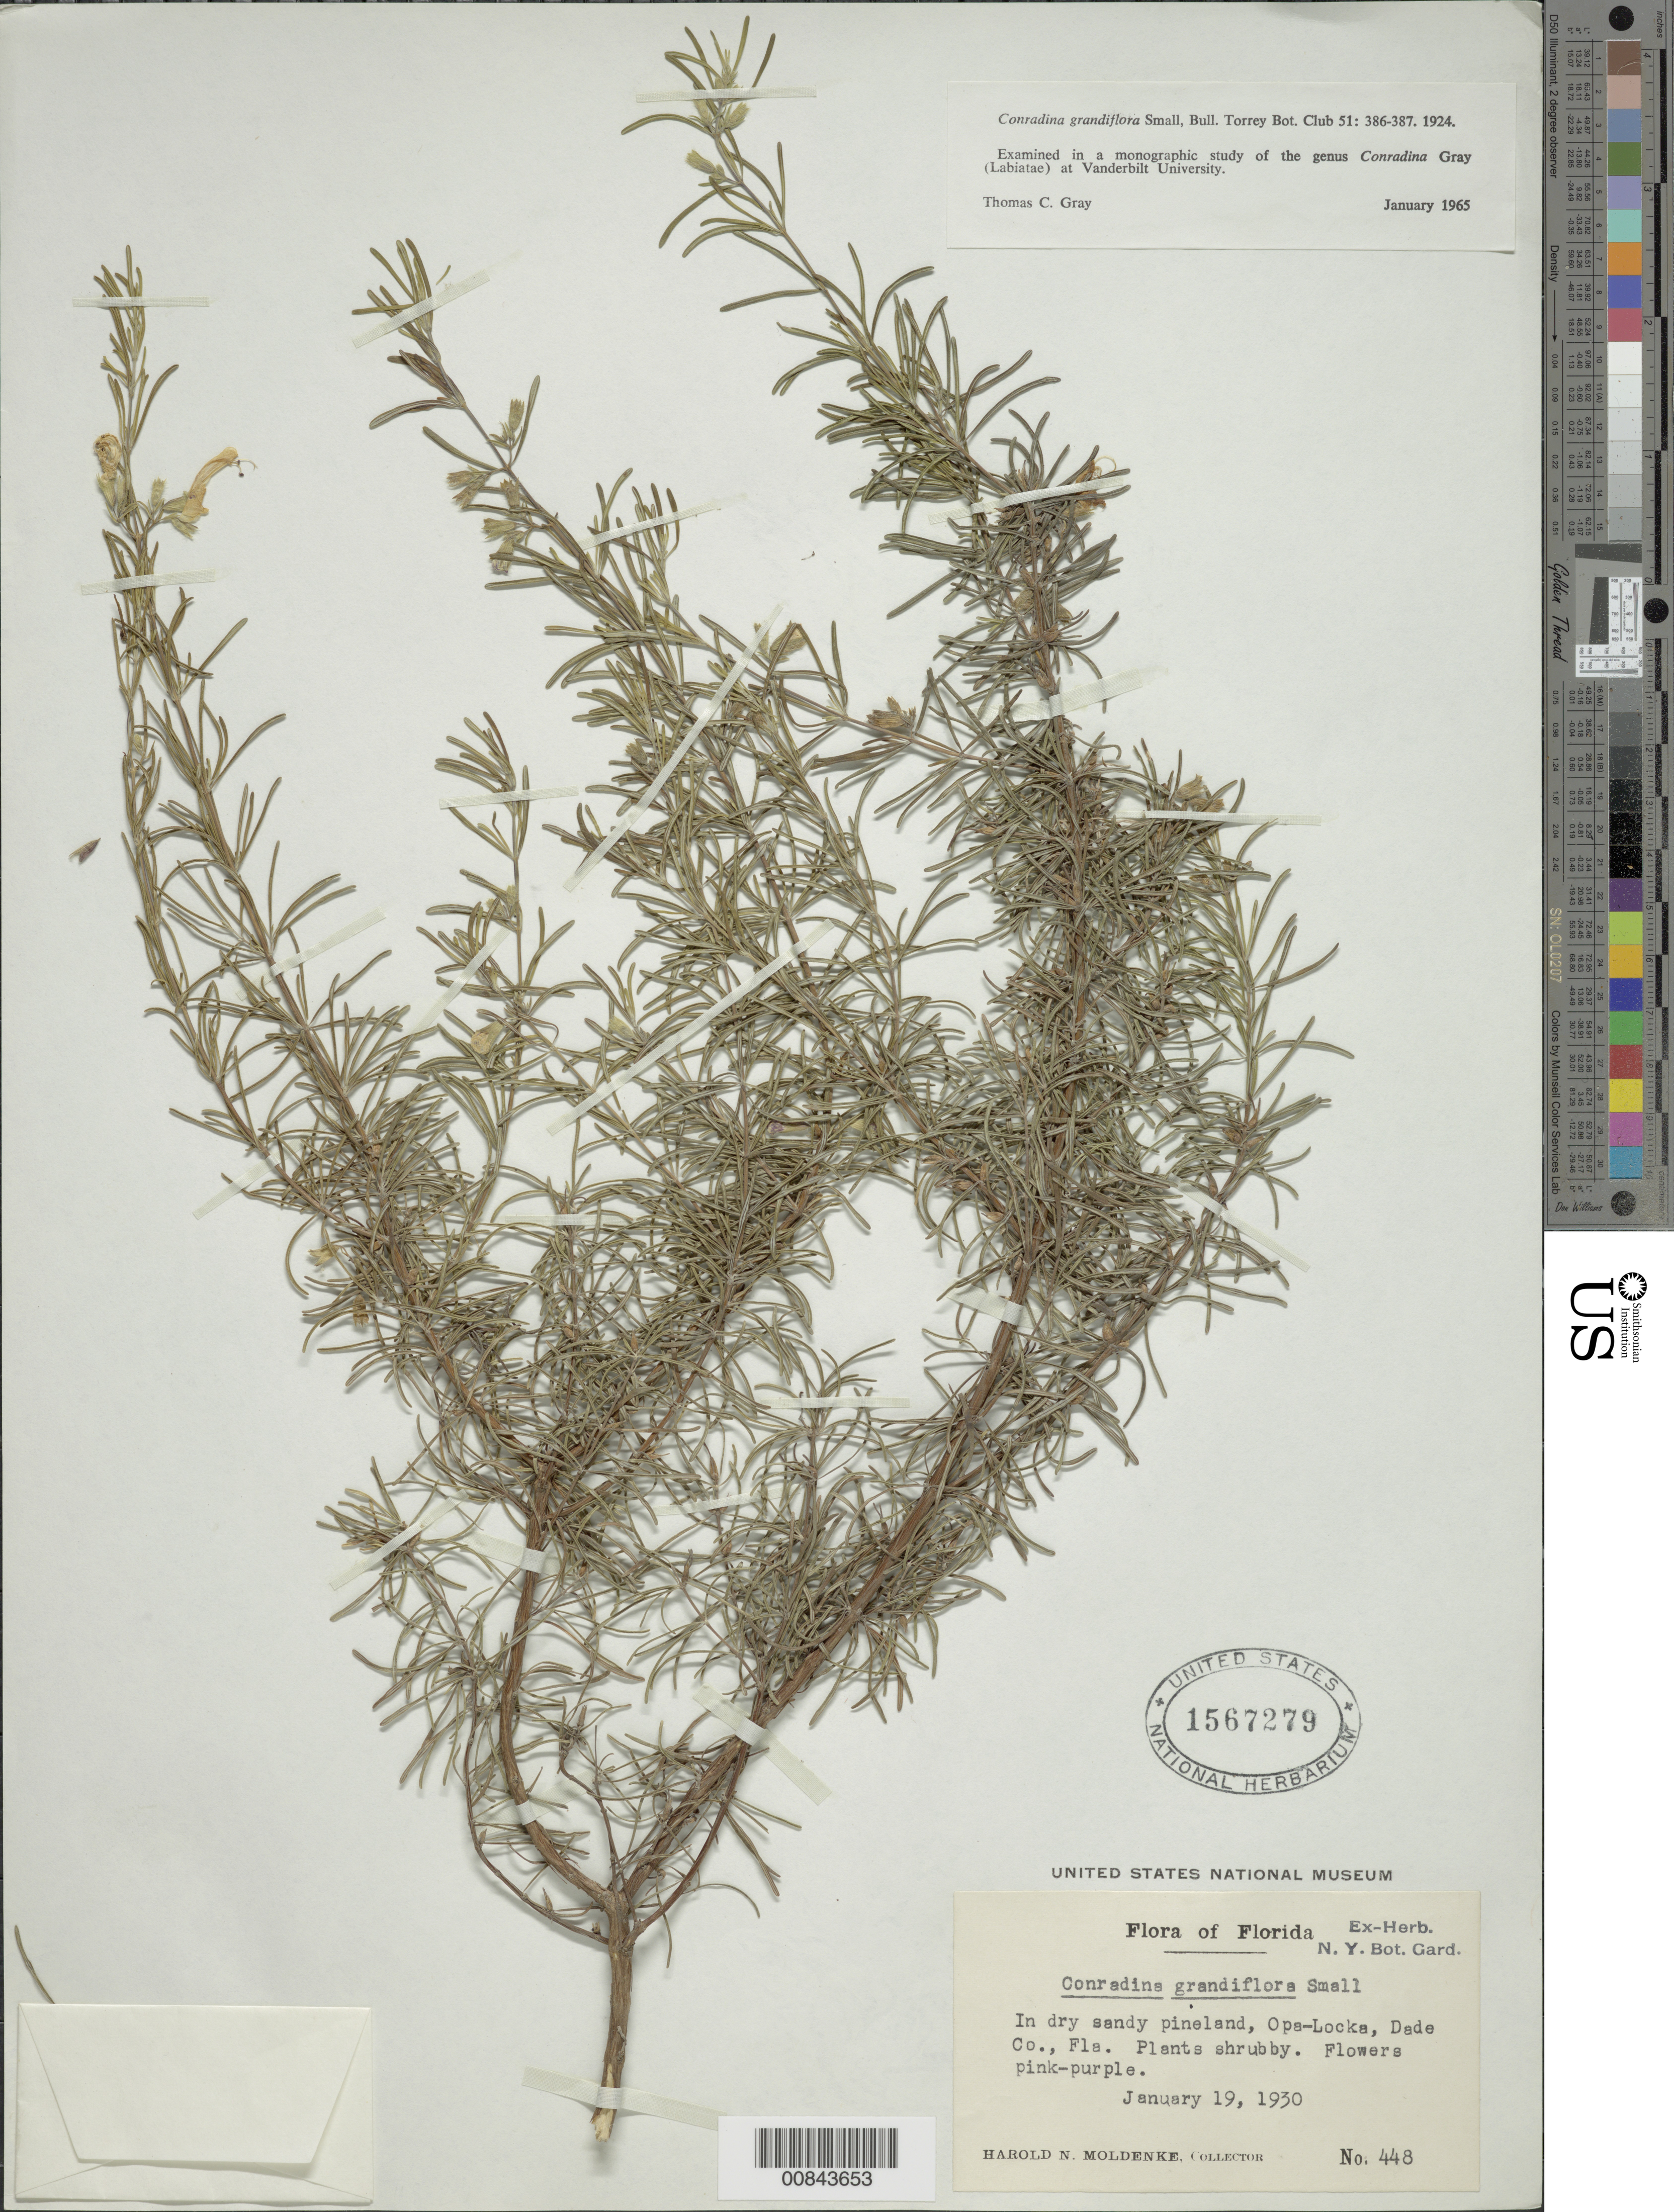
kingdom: Plantae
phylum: Tracheophyta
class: Magnoliopsida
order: Lamiales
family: Lamiaceae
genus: Conradina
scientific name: Conradina grandiflora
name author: Small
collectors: H. N. Moldenke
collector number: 448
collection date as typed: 19 Jan 1930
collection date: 1930-01-19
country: United States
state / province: Florida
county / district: Dade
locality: Opa-Locka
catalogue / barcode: US 1567279